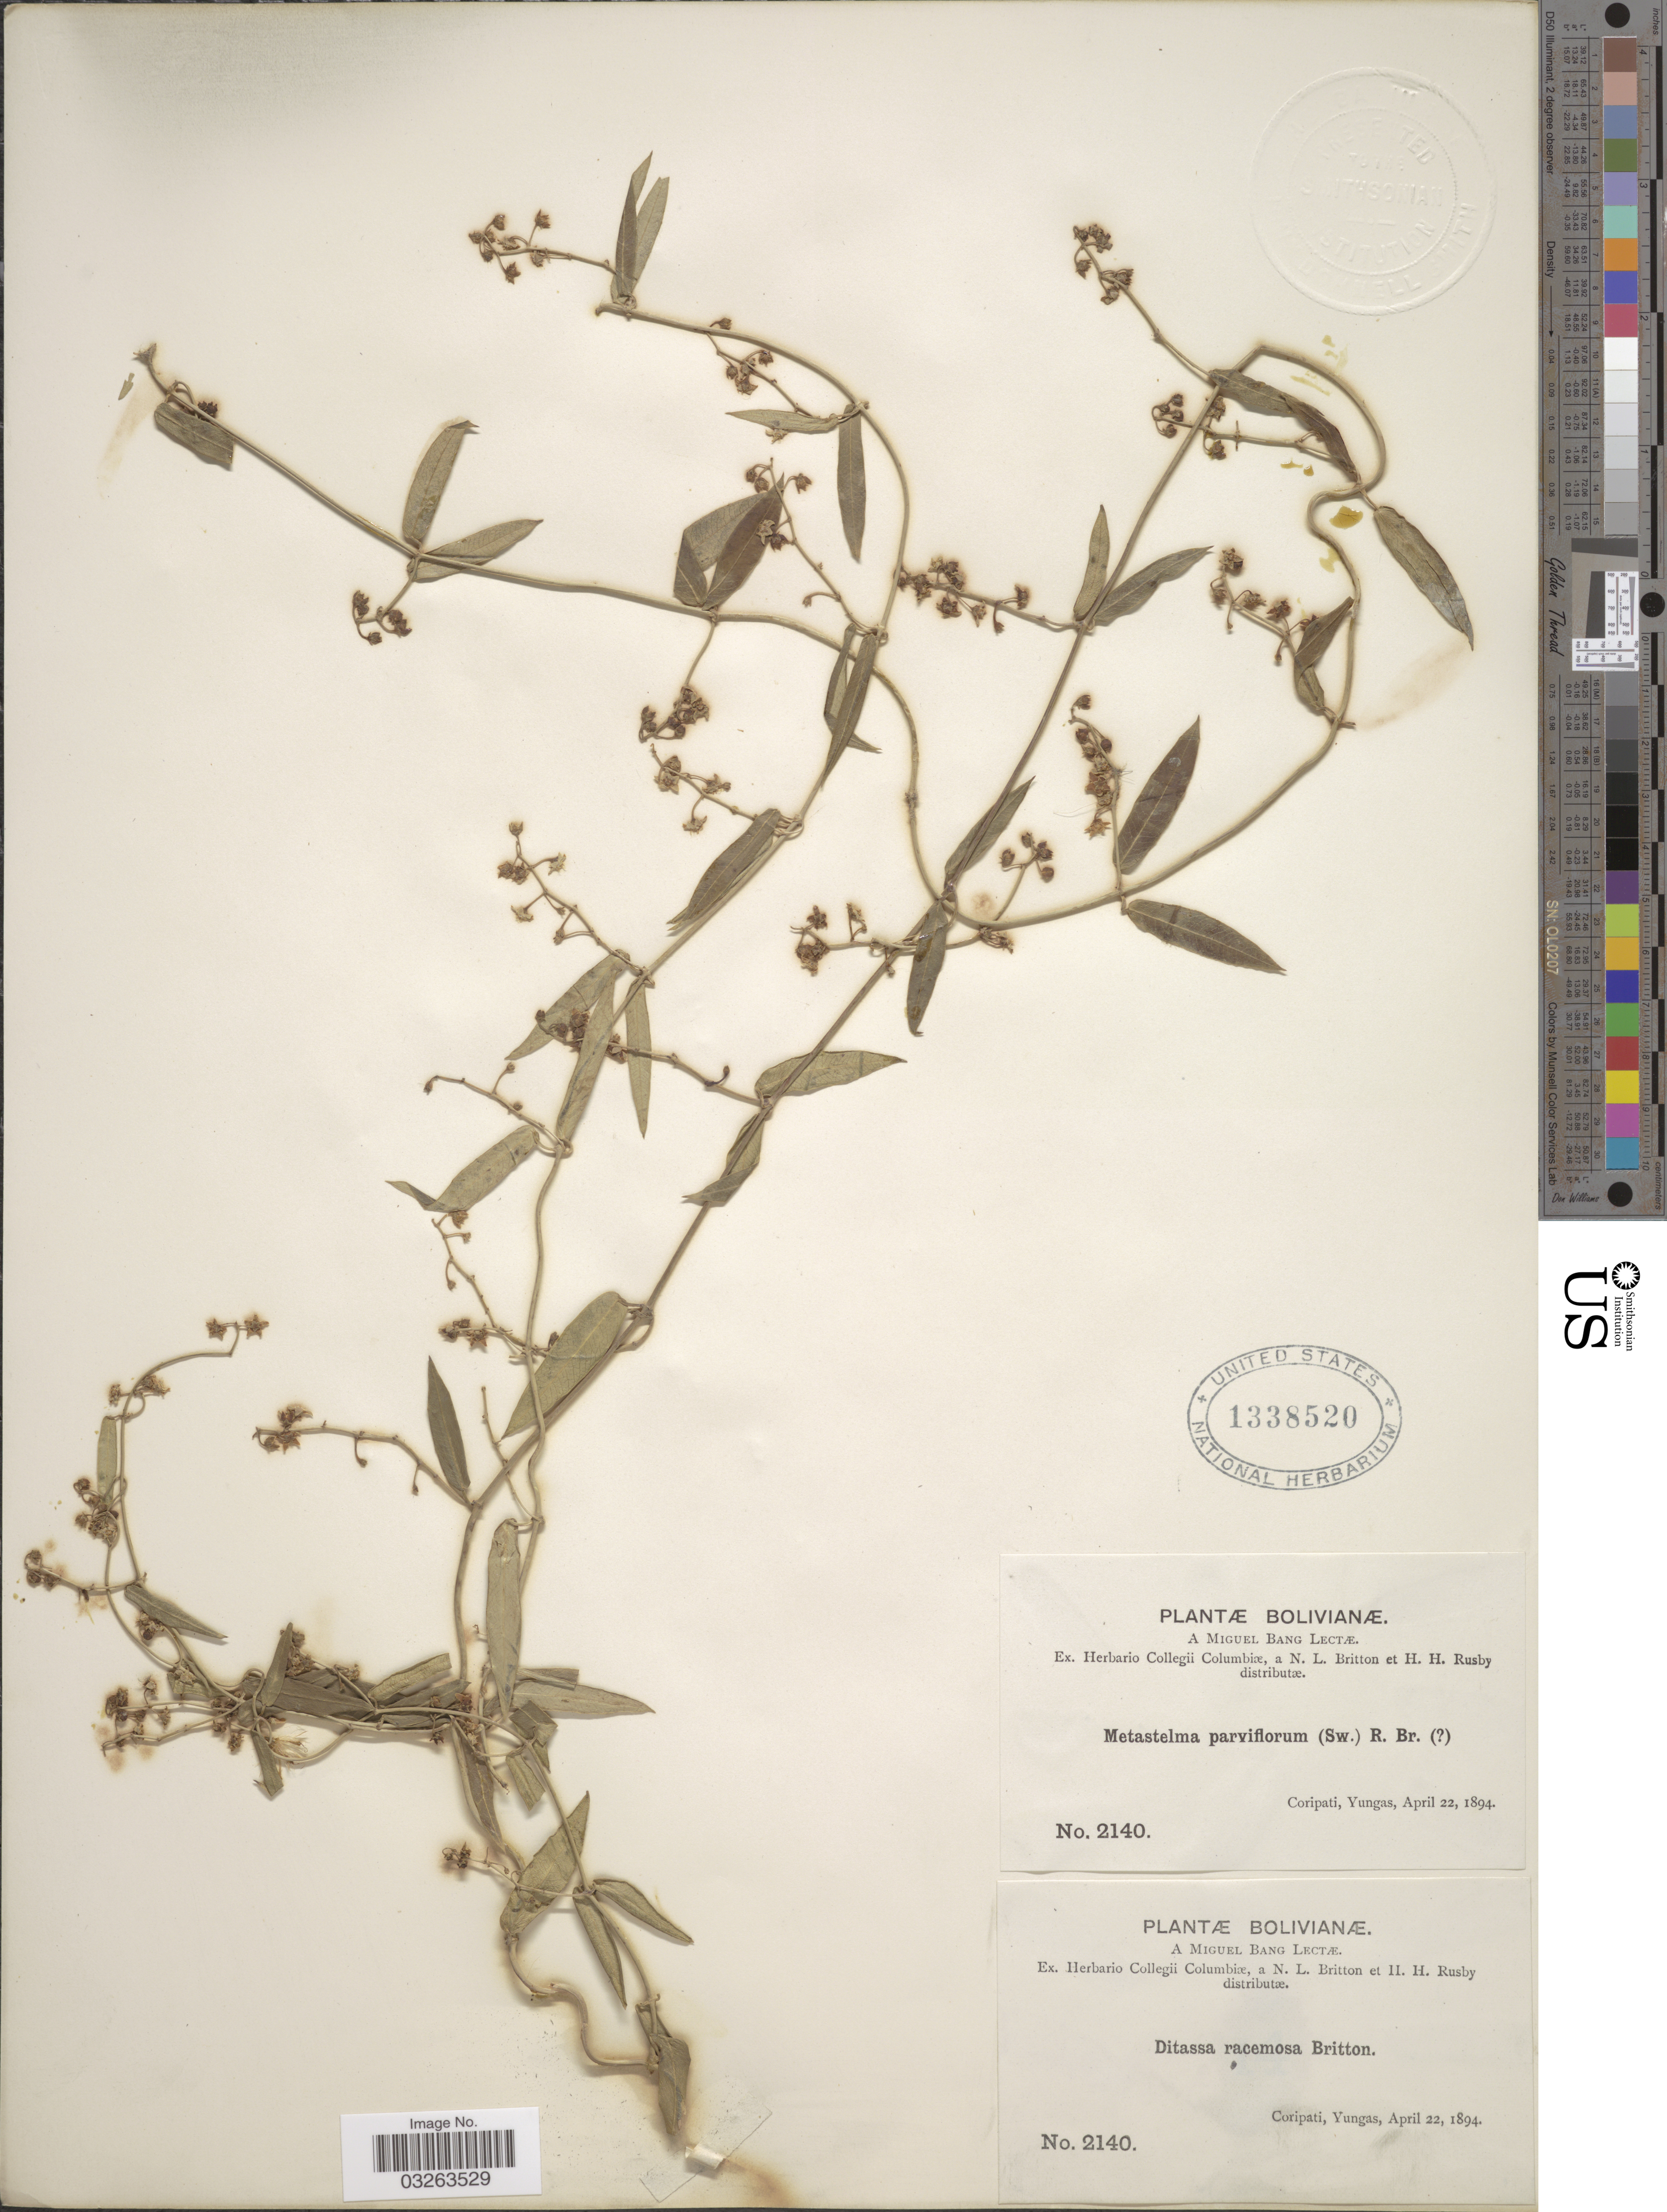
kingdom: Plantae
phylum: Tracheophyta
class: Magnoliopsida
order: Gentianales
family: Apocynaceae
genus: Ditassa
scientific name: Ditassa racemosa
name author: Britton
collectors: M. Bang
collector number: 2140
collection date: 1894-04-22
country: Bolivia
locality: Coripati, Yungas.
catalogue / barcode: US 1338520